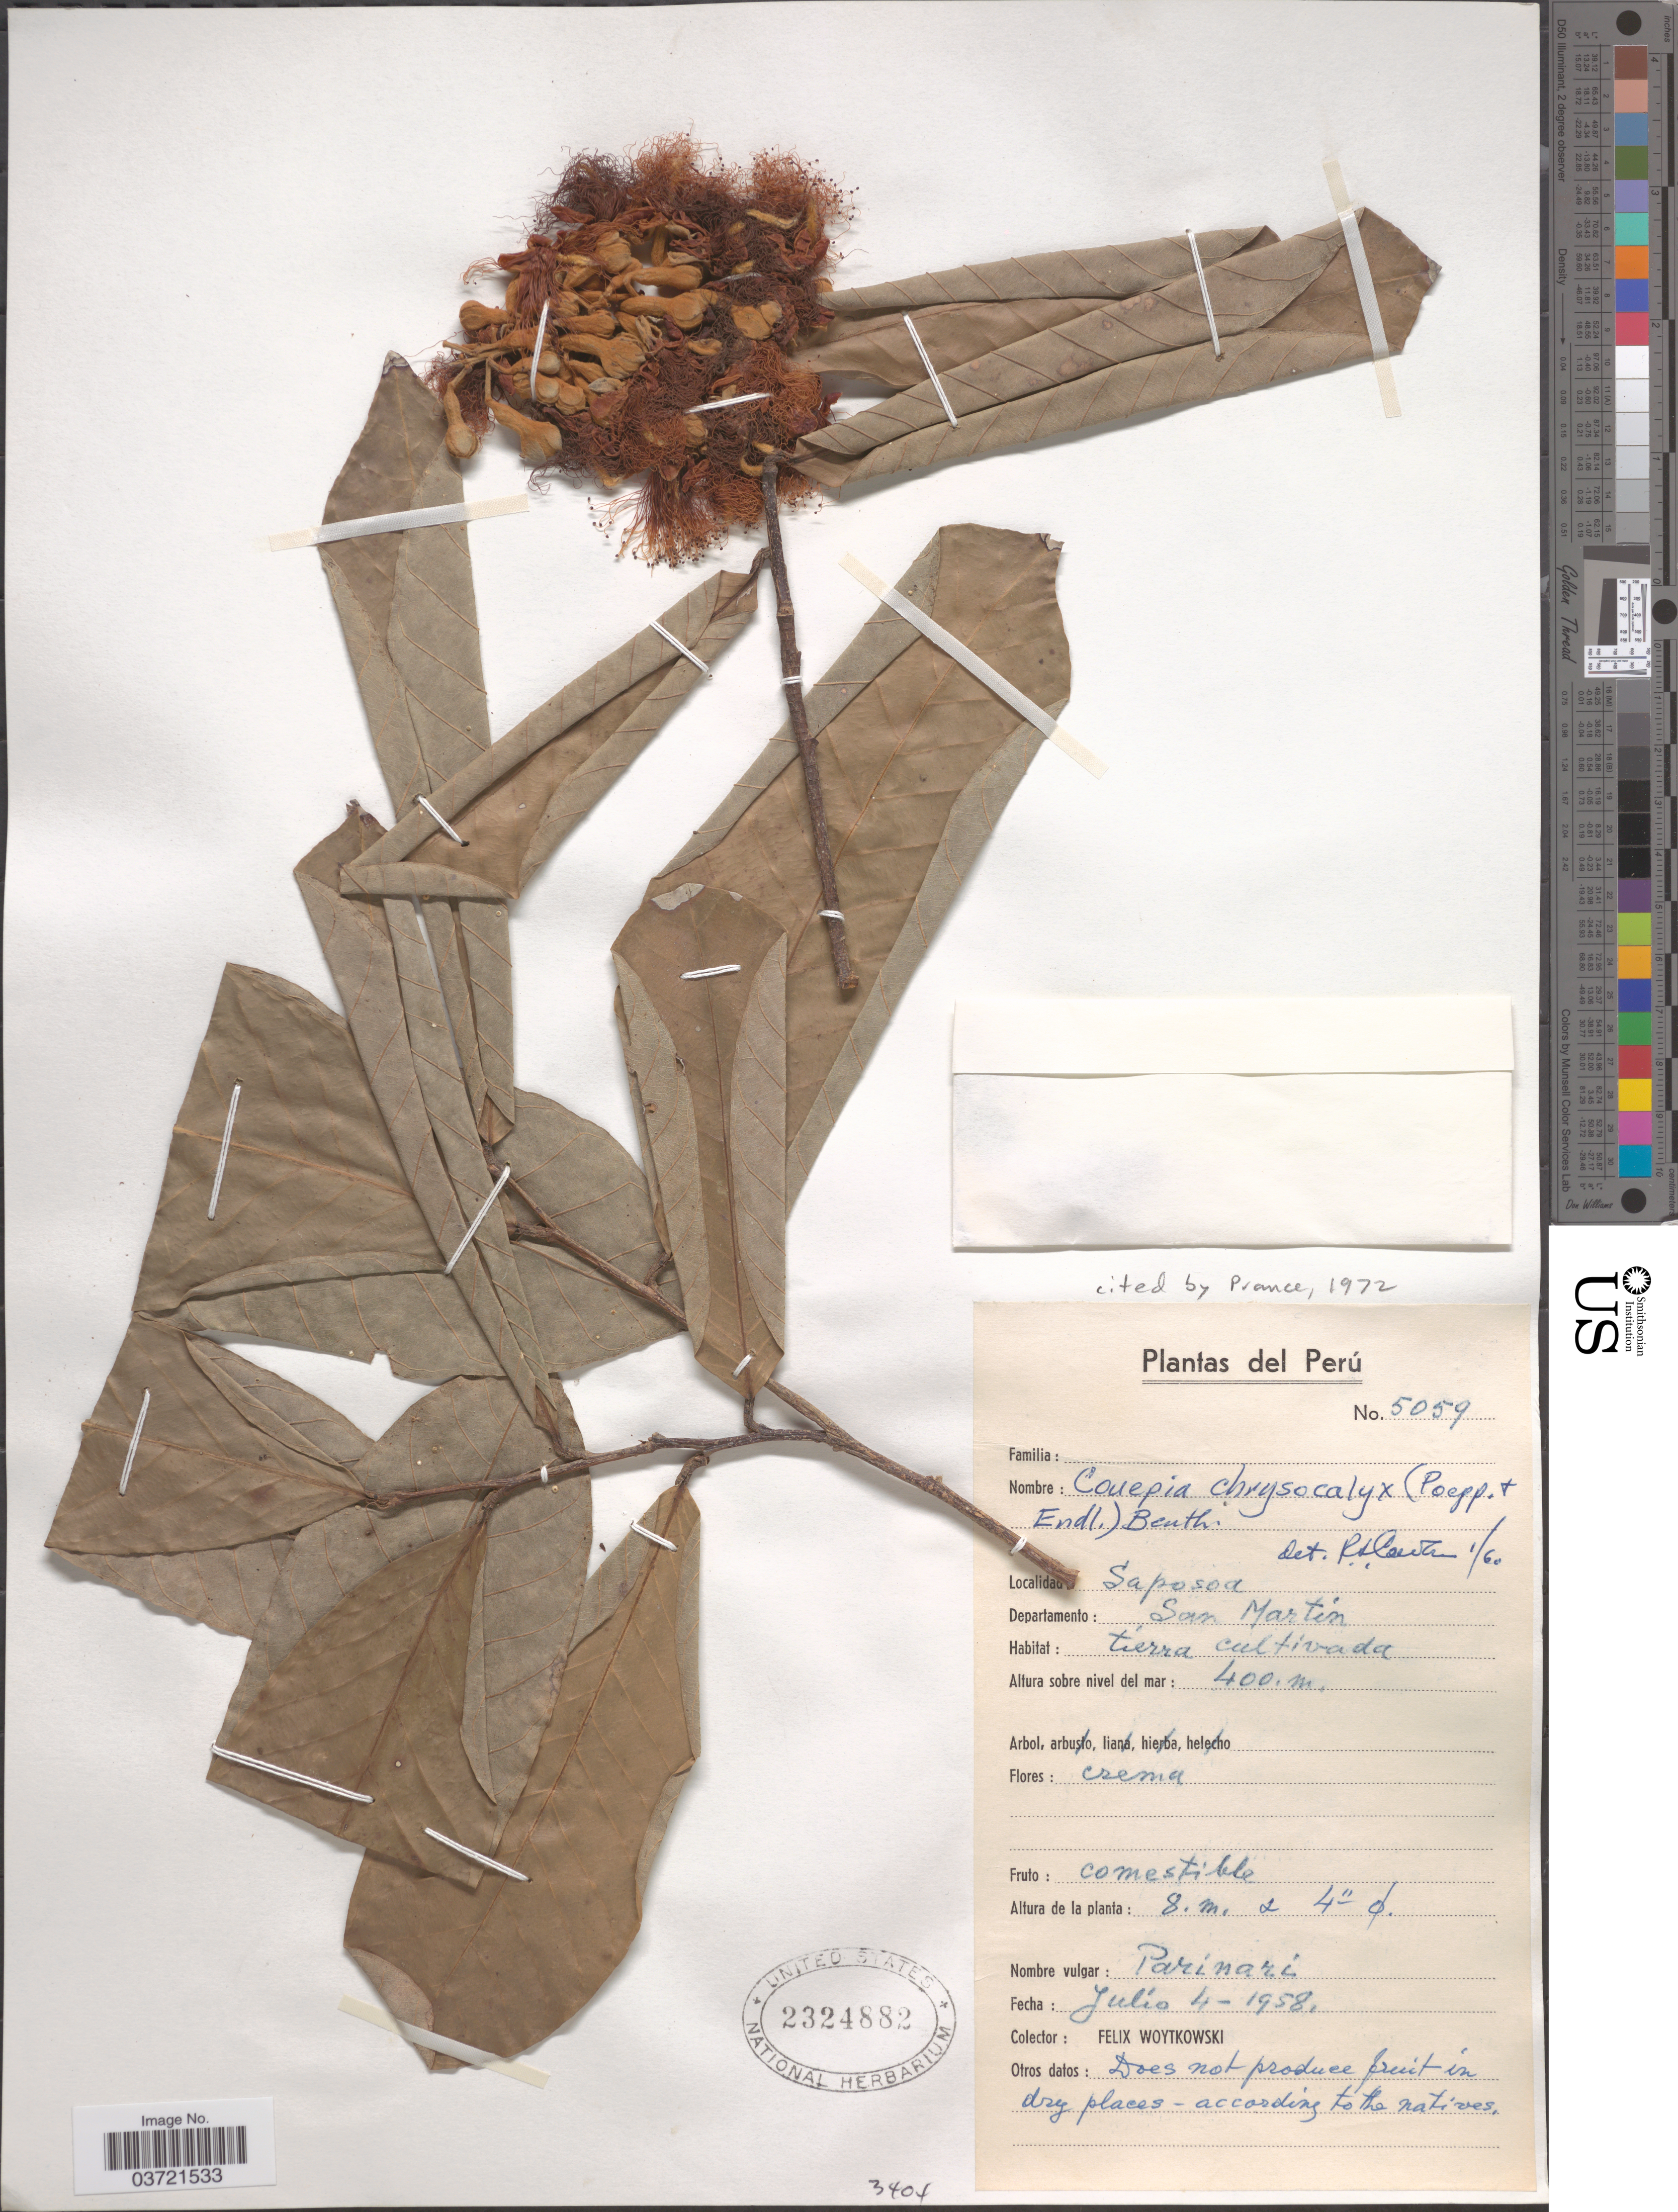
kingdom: Plantae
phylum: Tracheophyta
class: Magnoliopsida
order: Malpighiales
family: Chrysobalanaceae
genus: Couepia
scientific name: Couepia chrysocalyx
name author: (Poepp. & Endl.) Benth.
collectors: F. Woytkowski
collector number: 5059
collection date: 1958-07-04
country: Peru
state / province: San Martín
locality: Saposoa, Departamento: San Martín.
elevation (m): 400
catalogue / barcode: US 2324882